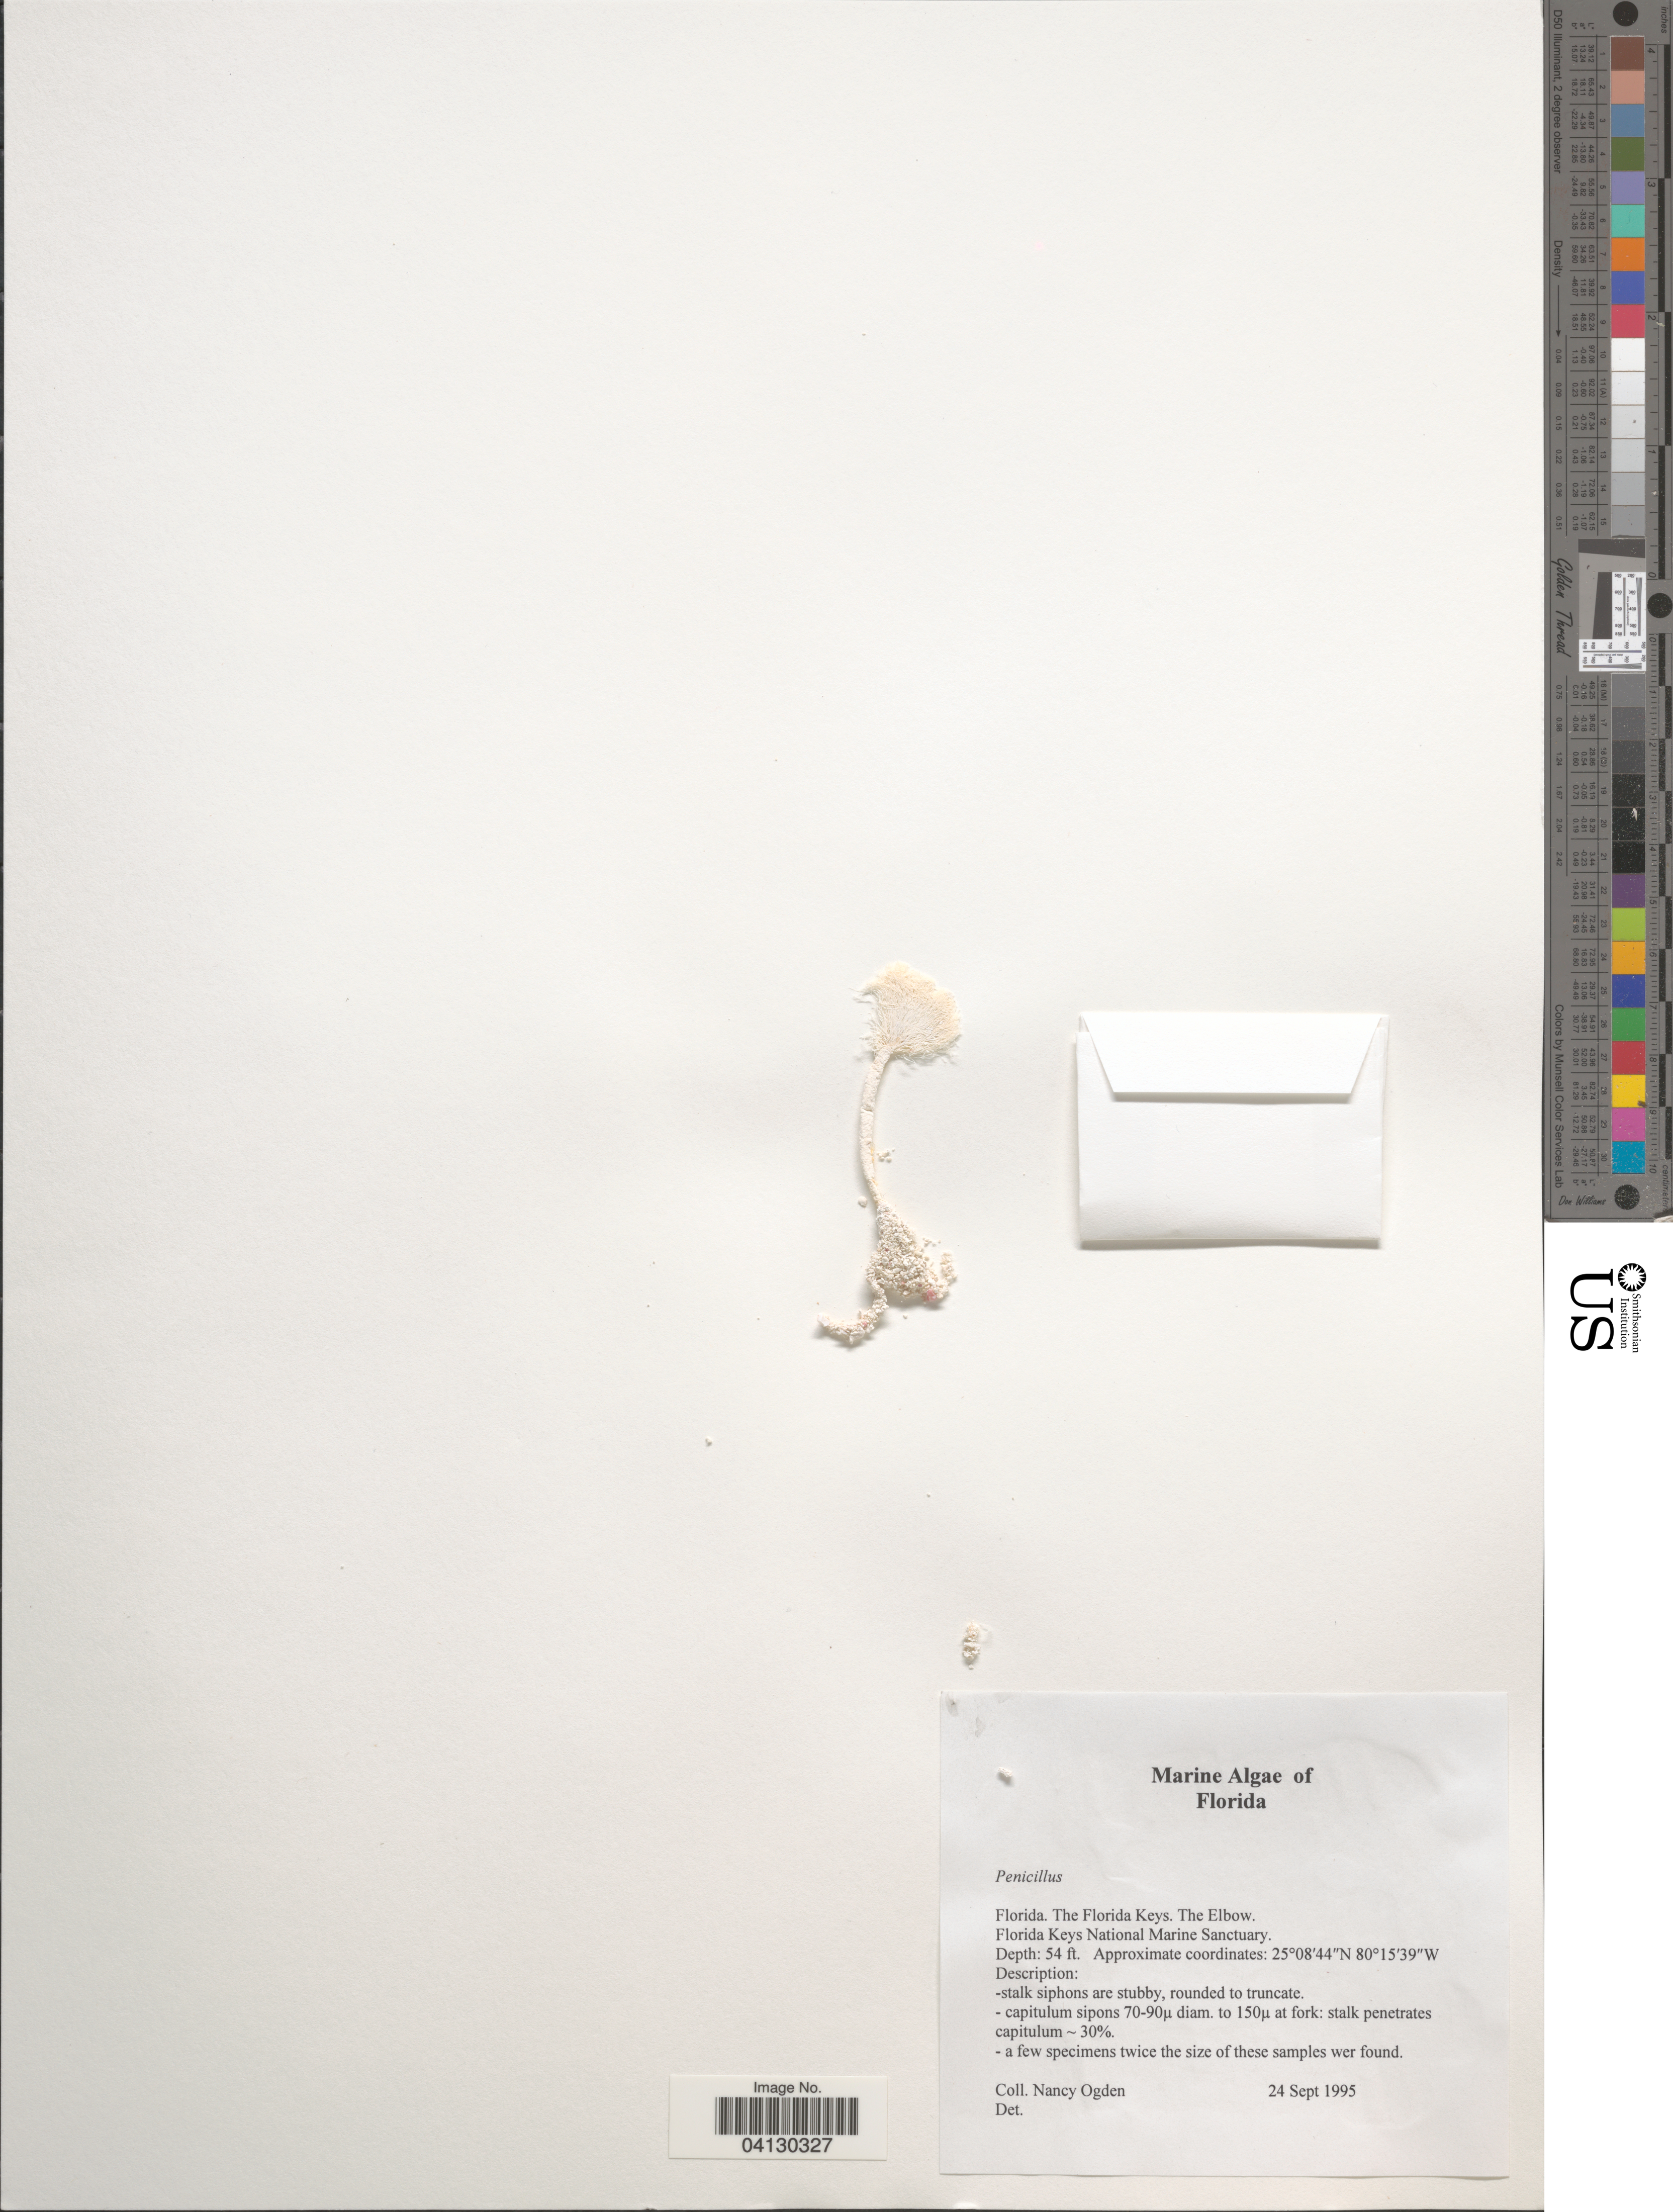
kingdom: Plantae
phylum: Chlorophyta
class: Ulvophyceae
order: Bryopsidales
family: Udoteaceae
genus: Penicillus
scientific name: Penicillus sp.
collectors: N. Ogden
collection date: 1995-09-24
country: United States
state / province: Florida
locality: The Florida Keys. The Elbow. Florida Keys National Marine Sanctuary.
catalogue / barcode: US 328948